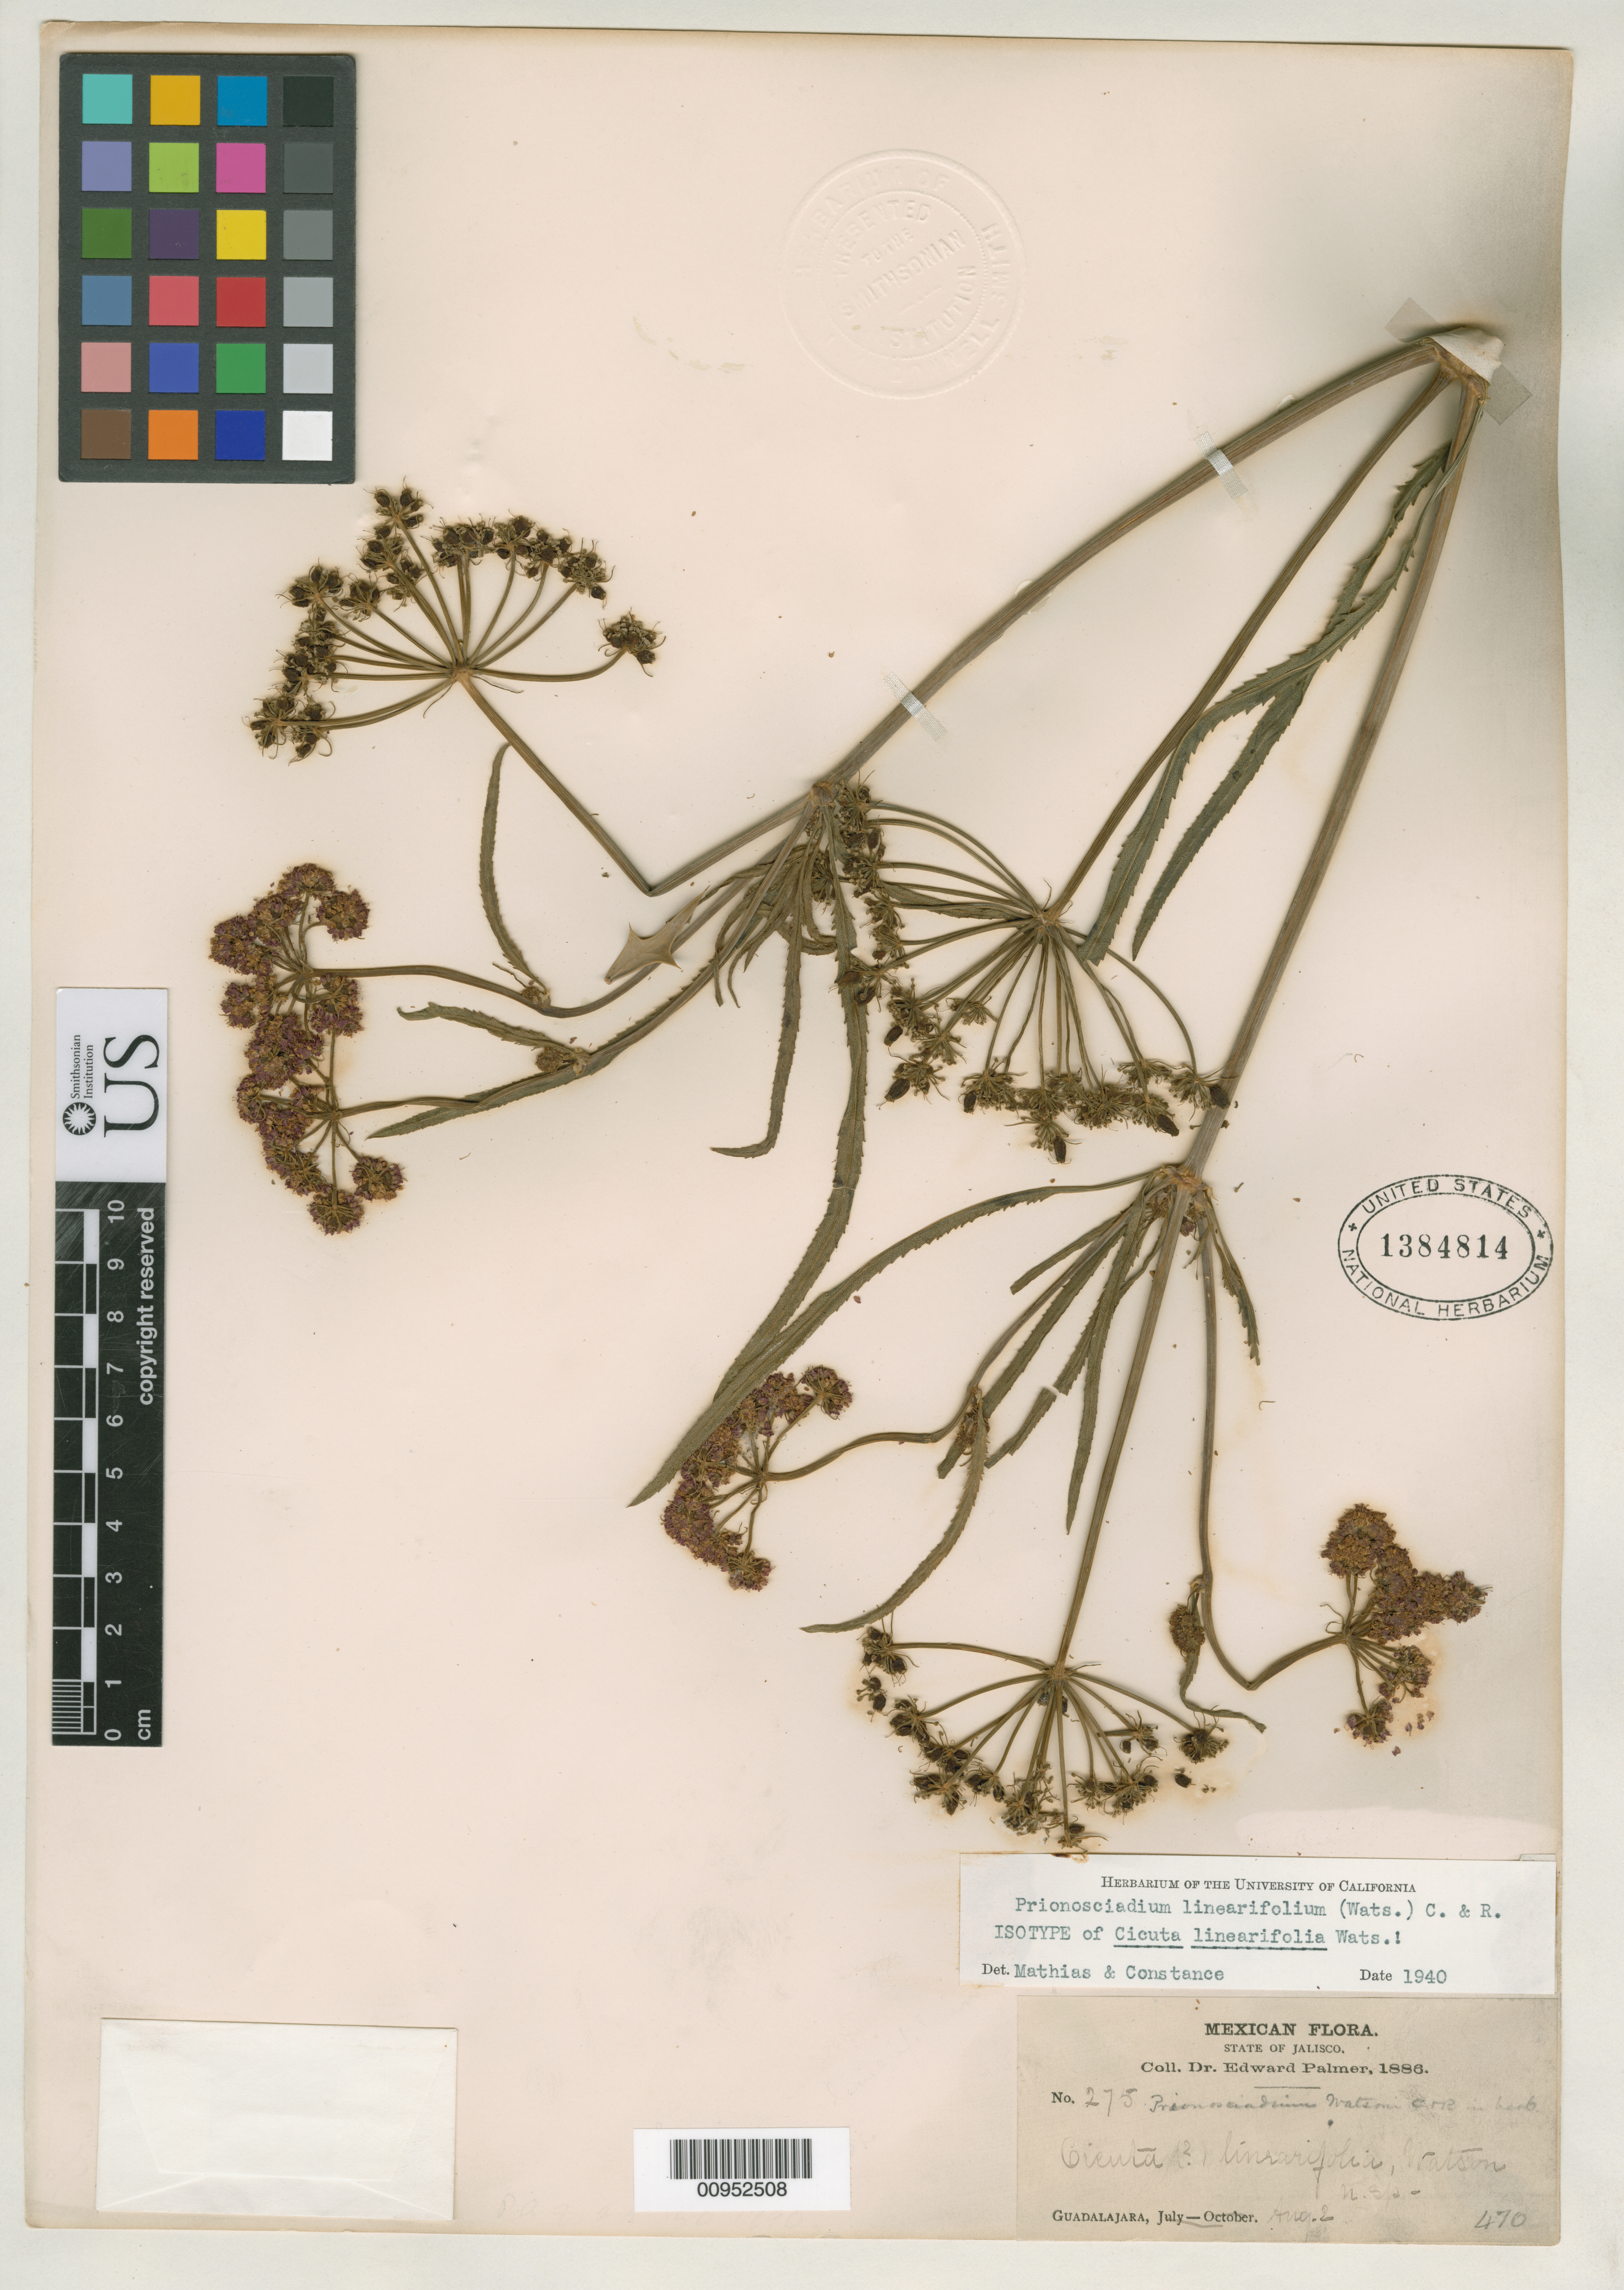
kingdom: Plantae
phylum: Tracheophyta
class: Magnoliopsida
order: Apiales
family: Apiaceae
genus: Cicuta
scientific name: Cicuta linearifolia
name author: S. Watson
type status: Isotype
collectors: E. Palmer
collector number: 275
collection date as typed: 02 Aug 1886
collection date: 1886-08-02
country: Mexico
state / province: Jalisco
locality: Guadalajara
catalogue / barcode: US 1384814